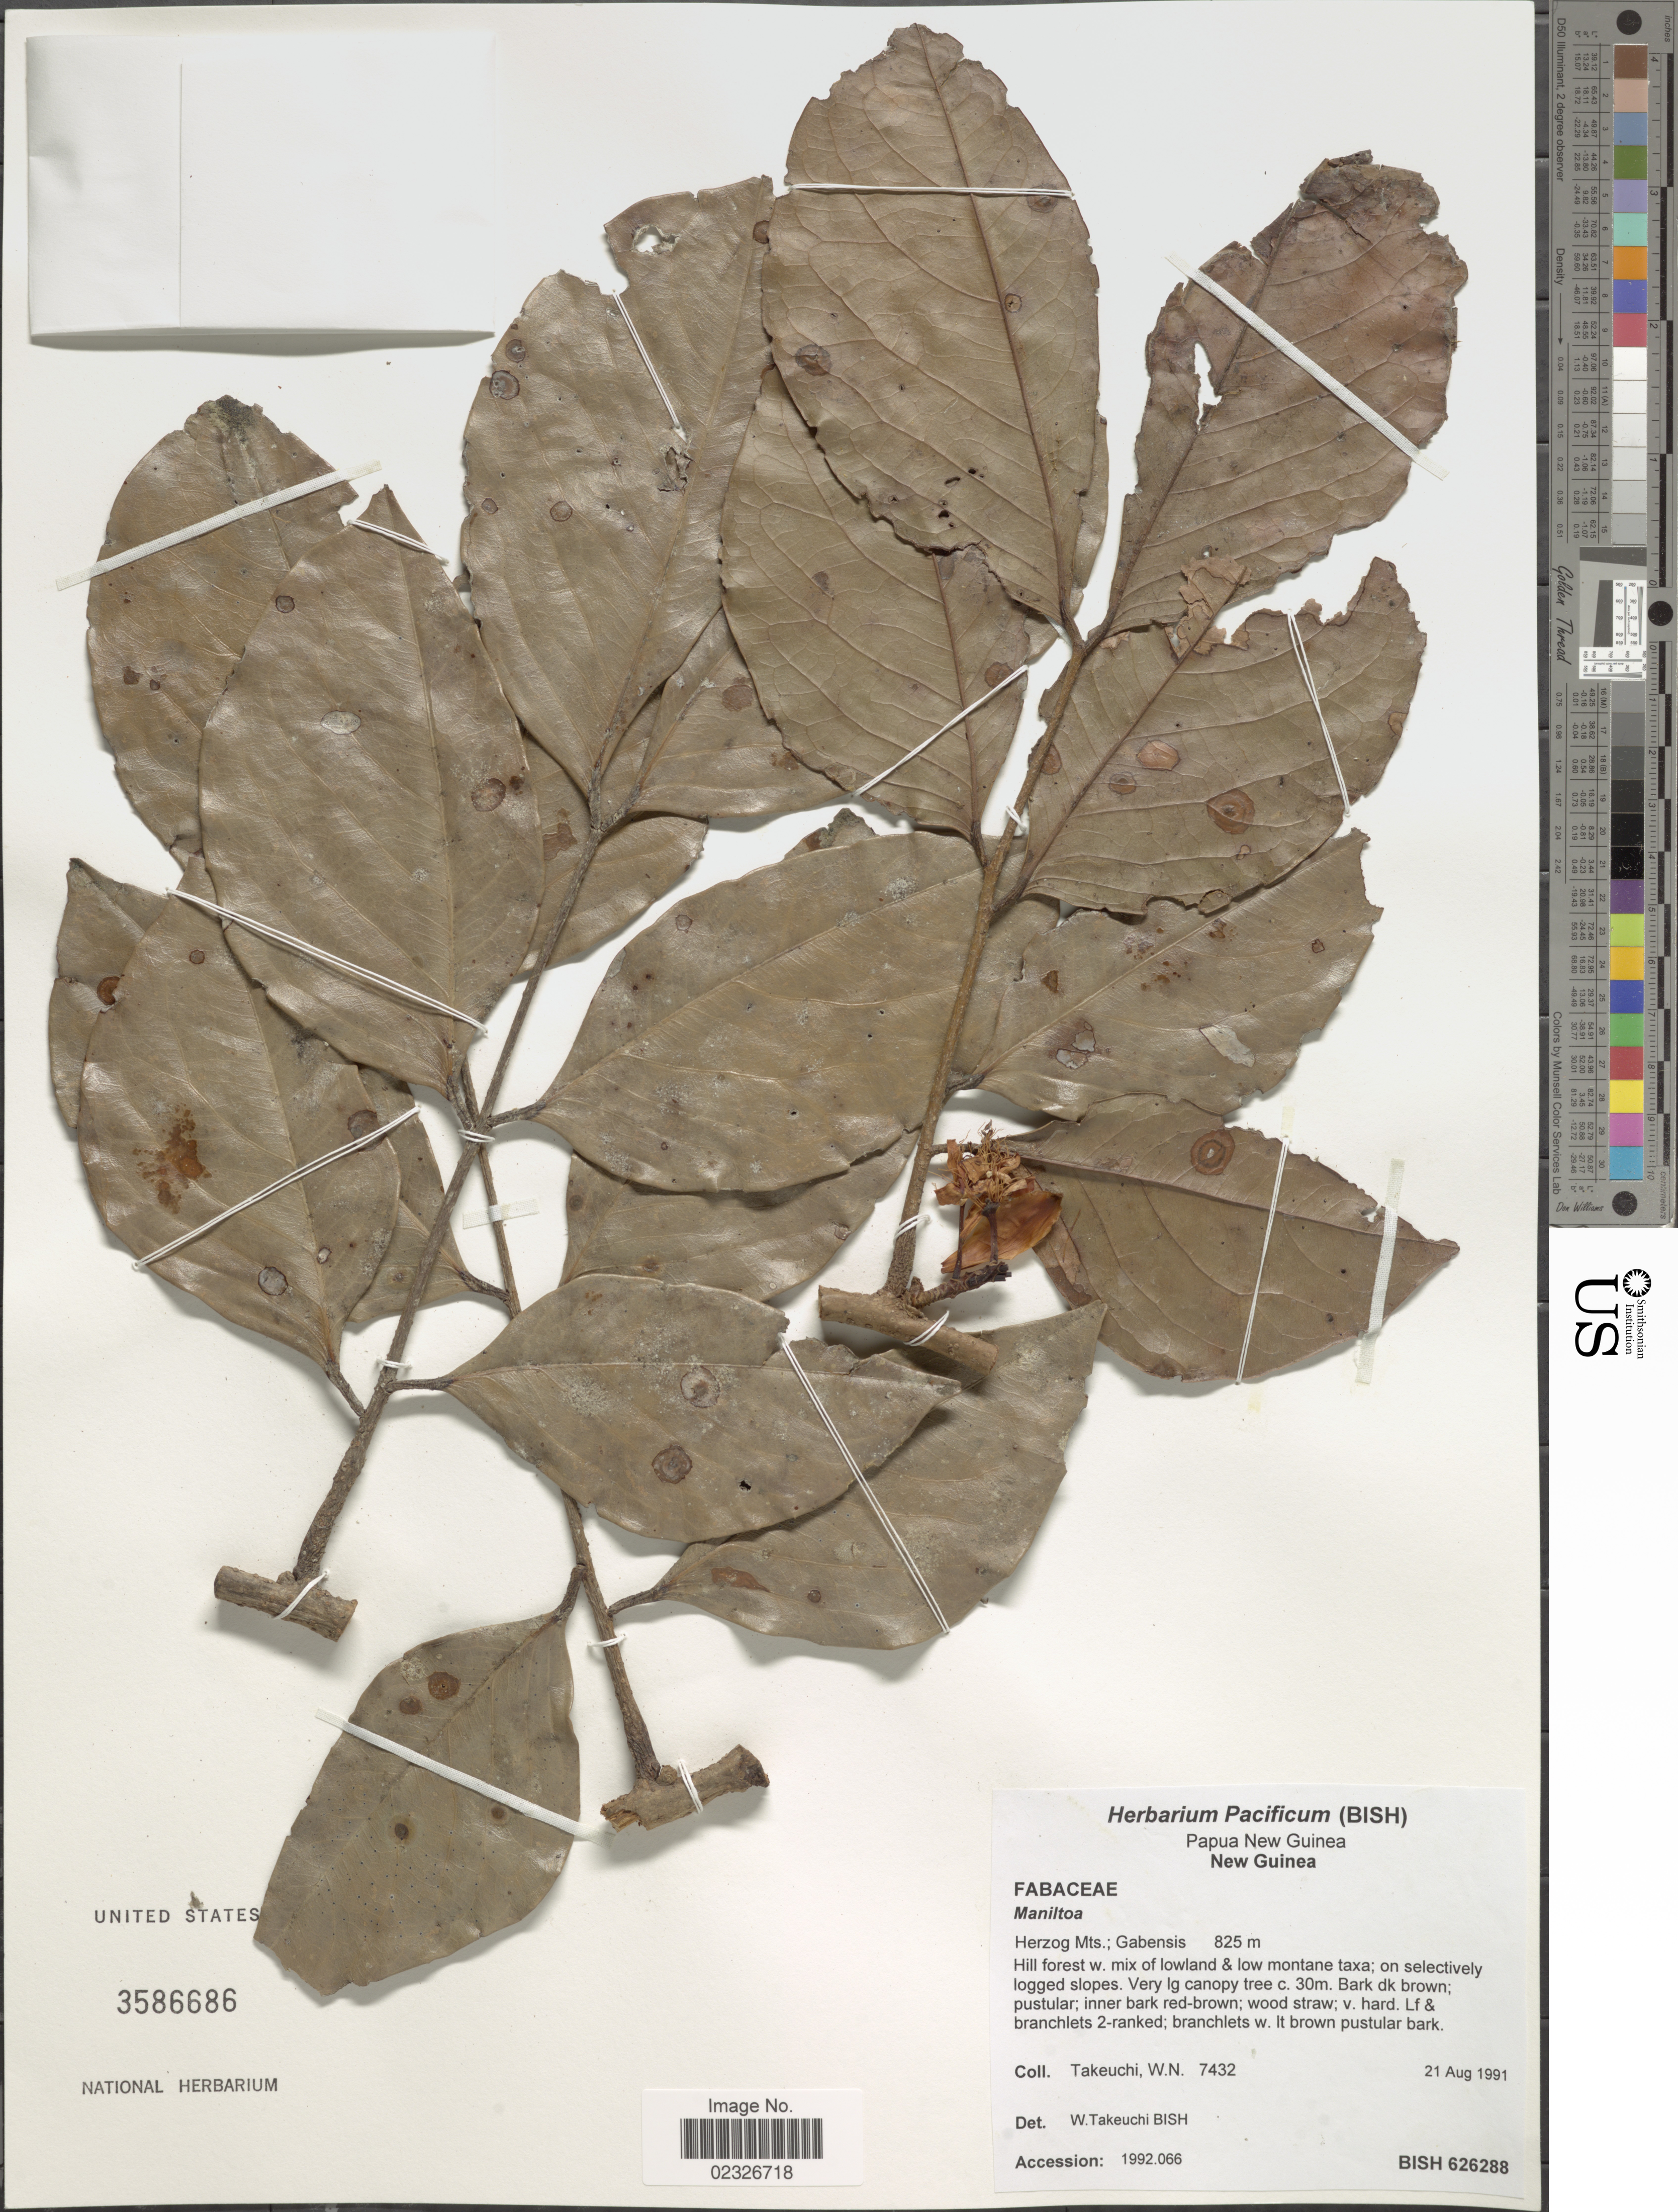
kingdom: Plantae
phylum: Tracheophyta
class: Magnoliopsida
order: Fabales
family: Fabaceae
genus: Maniltoa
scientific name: Maniltoa sp.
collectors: W. N. Takeuchi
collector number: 7432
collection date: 1991-08-21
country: Papua New Guinea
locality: New Guinea. Herzog Mts.; Gabensis.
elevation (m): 825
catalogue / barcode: US 3586686